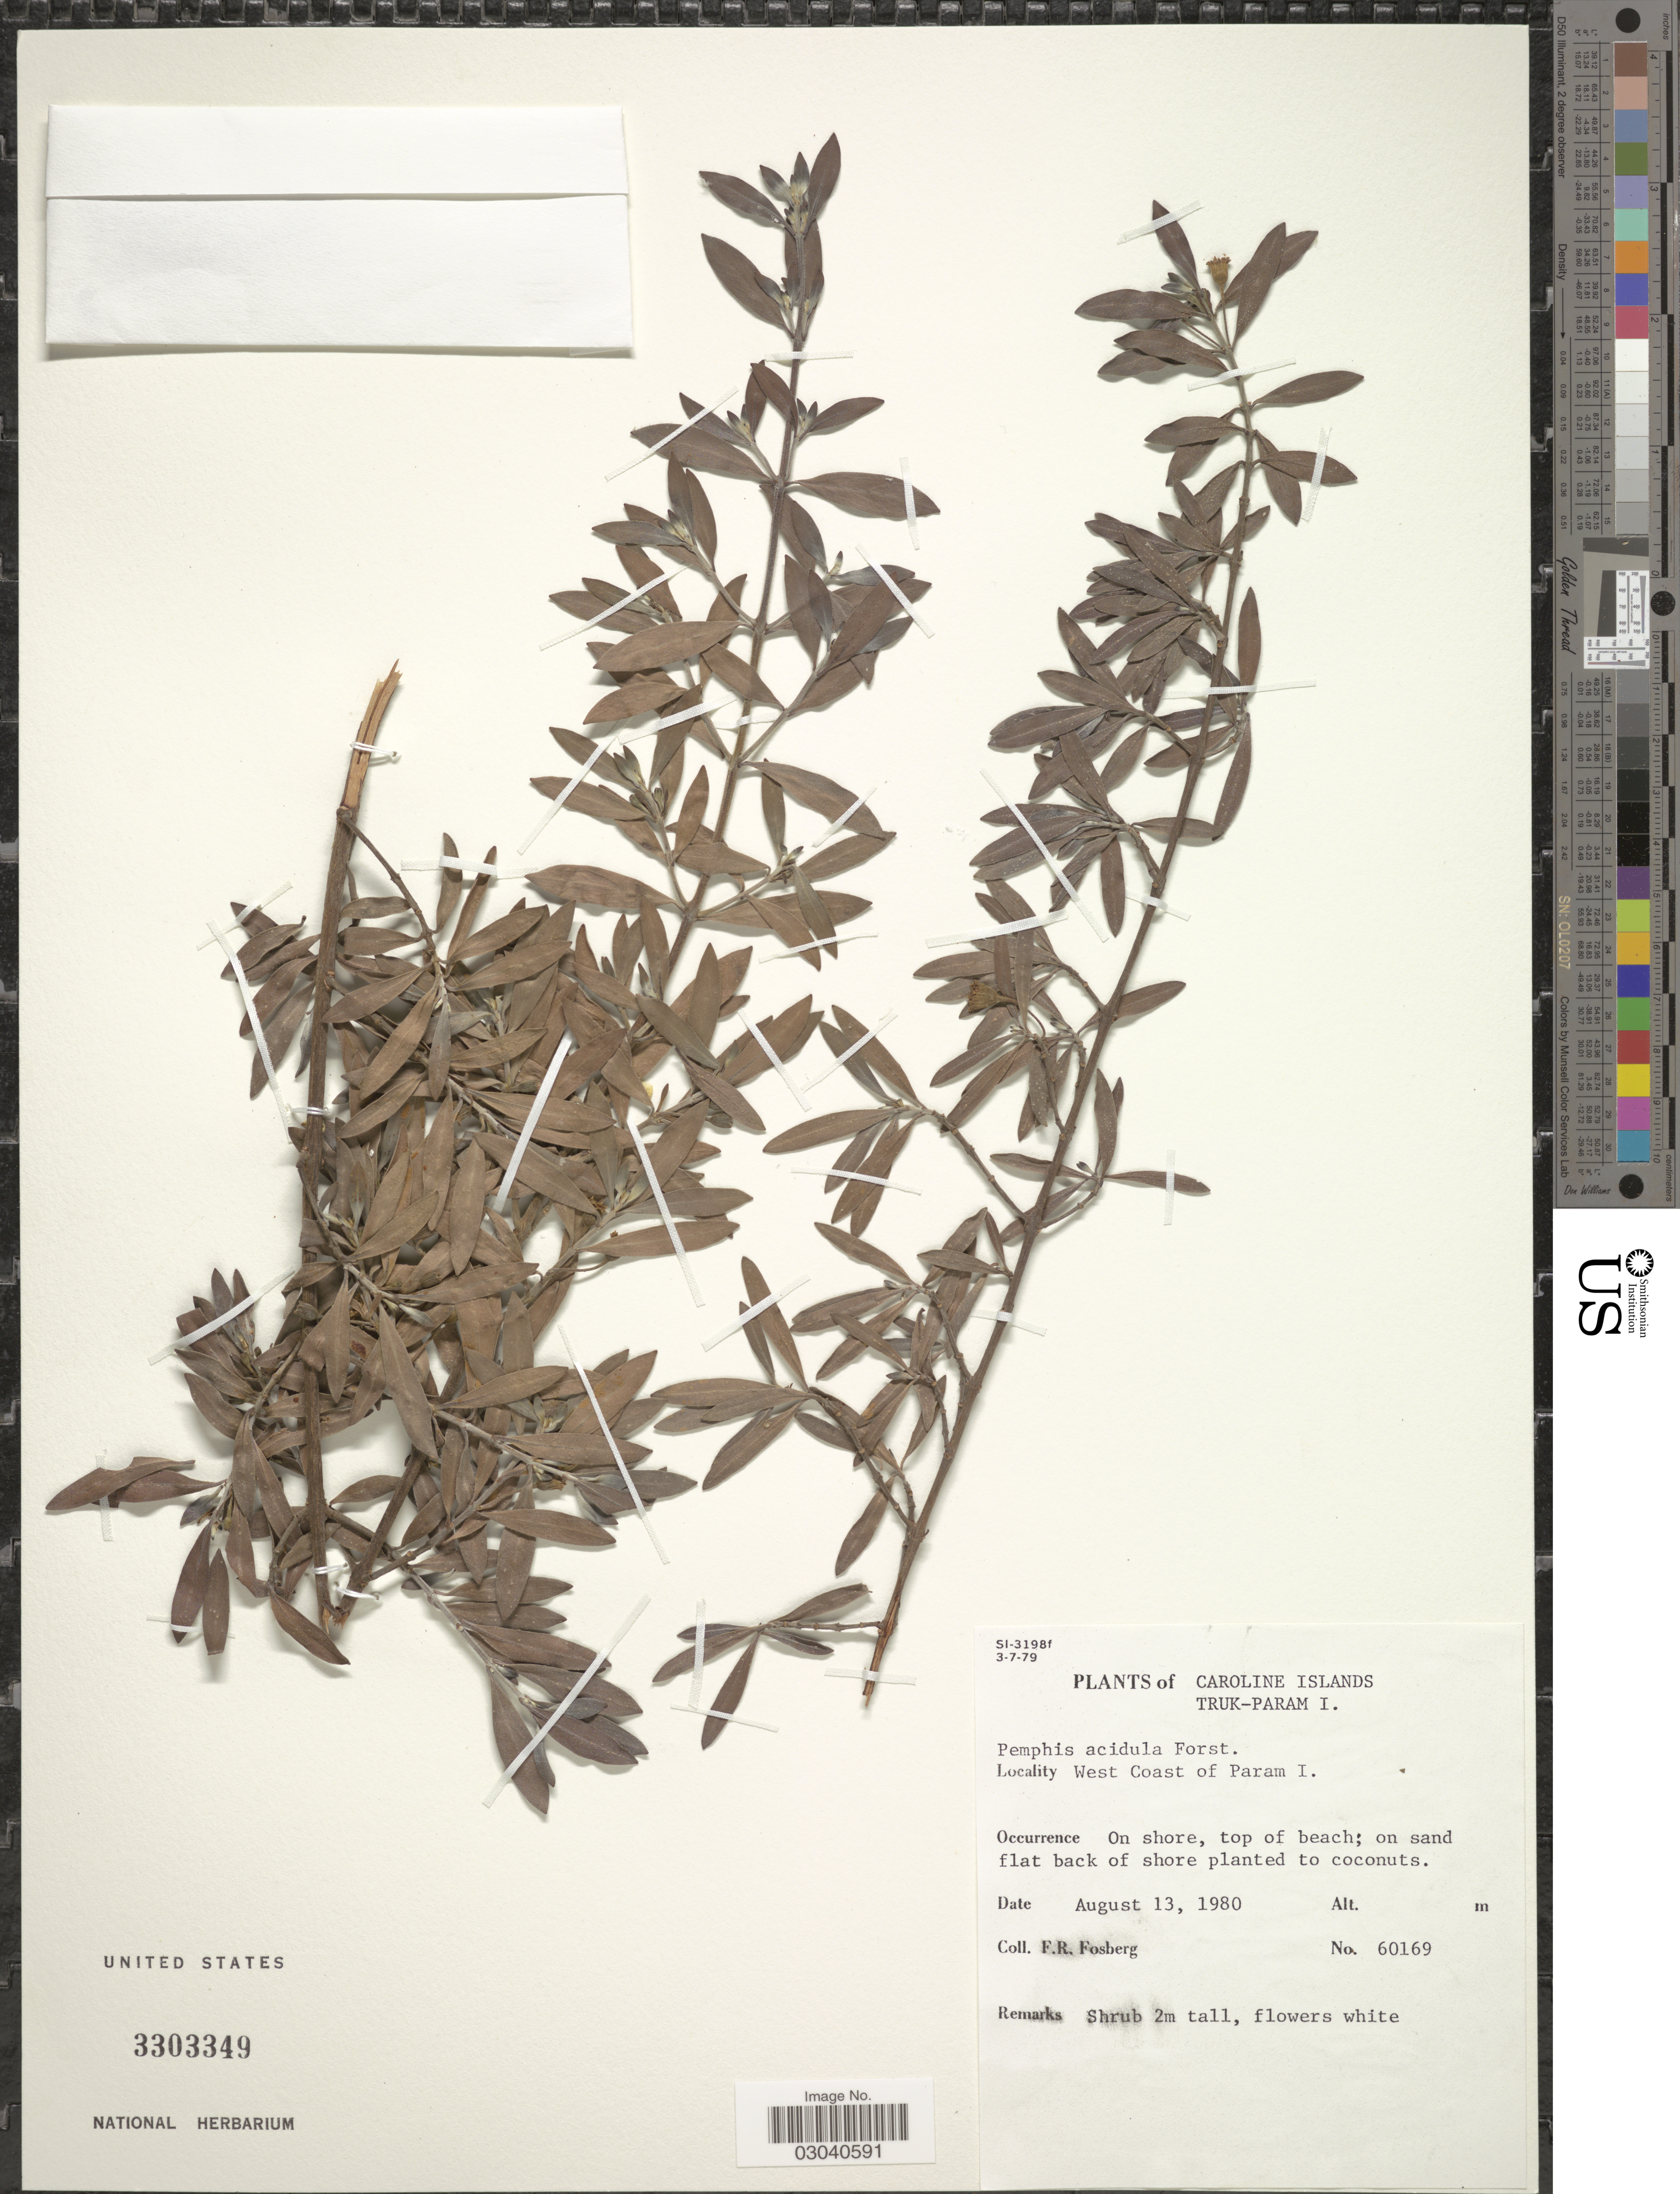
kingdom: Plantae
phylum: Tracheophyta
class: Magnoliopsida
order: Myrtales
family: Lythraceae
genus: Pemphis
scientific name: Pemphis acidula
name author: J.R. Forst. & G. Forst.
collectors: F. R. Fosberg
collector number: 60169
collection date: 1980-08-13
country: Micronesia, Federated States of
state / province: Truk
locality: Caroline Islands. Truk-Param I. West Coast of Param I.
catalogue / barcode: US 3303349